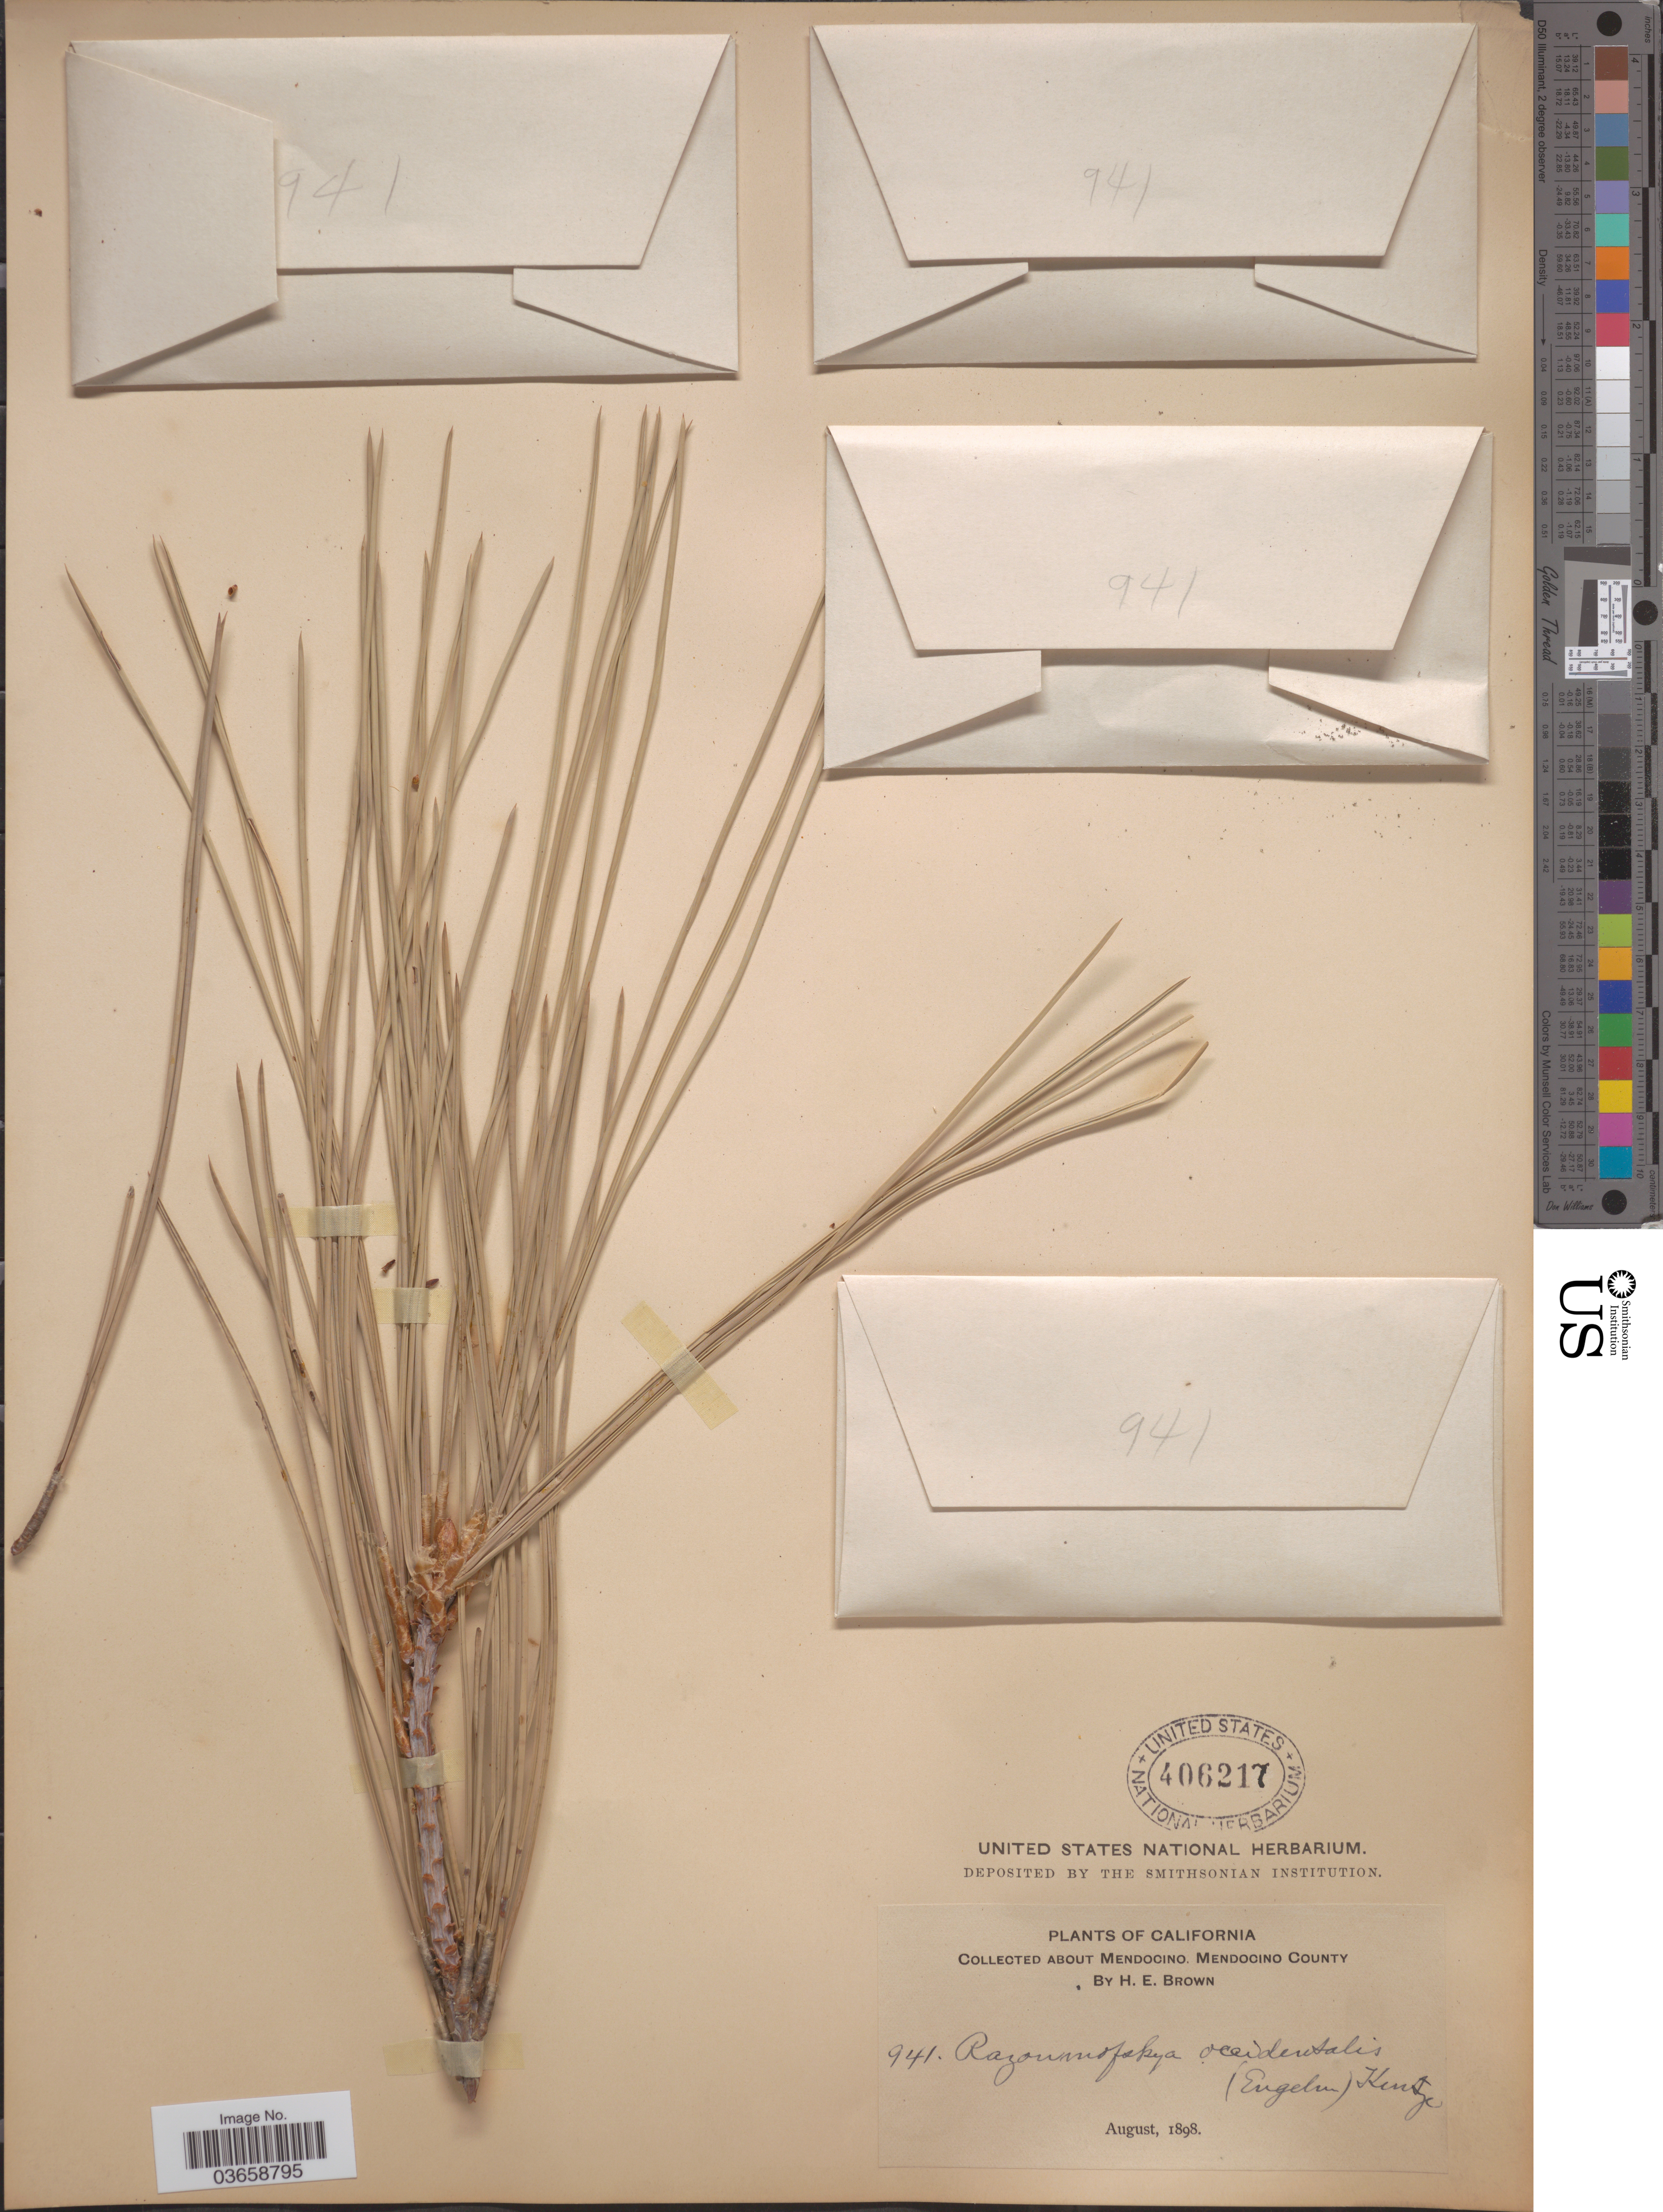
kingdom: Plantae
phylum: Tracheophyta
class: Magnoliopsida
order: Santalales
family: Viscaceae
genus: Arceuthobium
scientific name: Arceuthobium campylopodum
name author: Engelm.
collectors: H. E. Brown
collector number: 941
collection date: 1898-08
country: United States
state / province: California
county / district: Mendocino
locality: About Mendocino, Mendocino County.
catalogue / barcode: US 406217